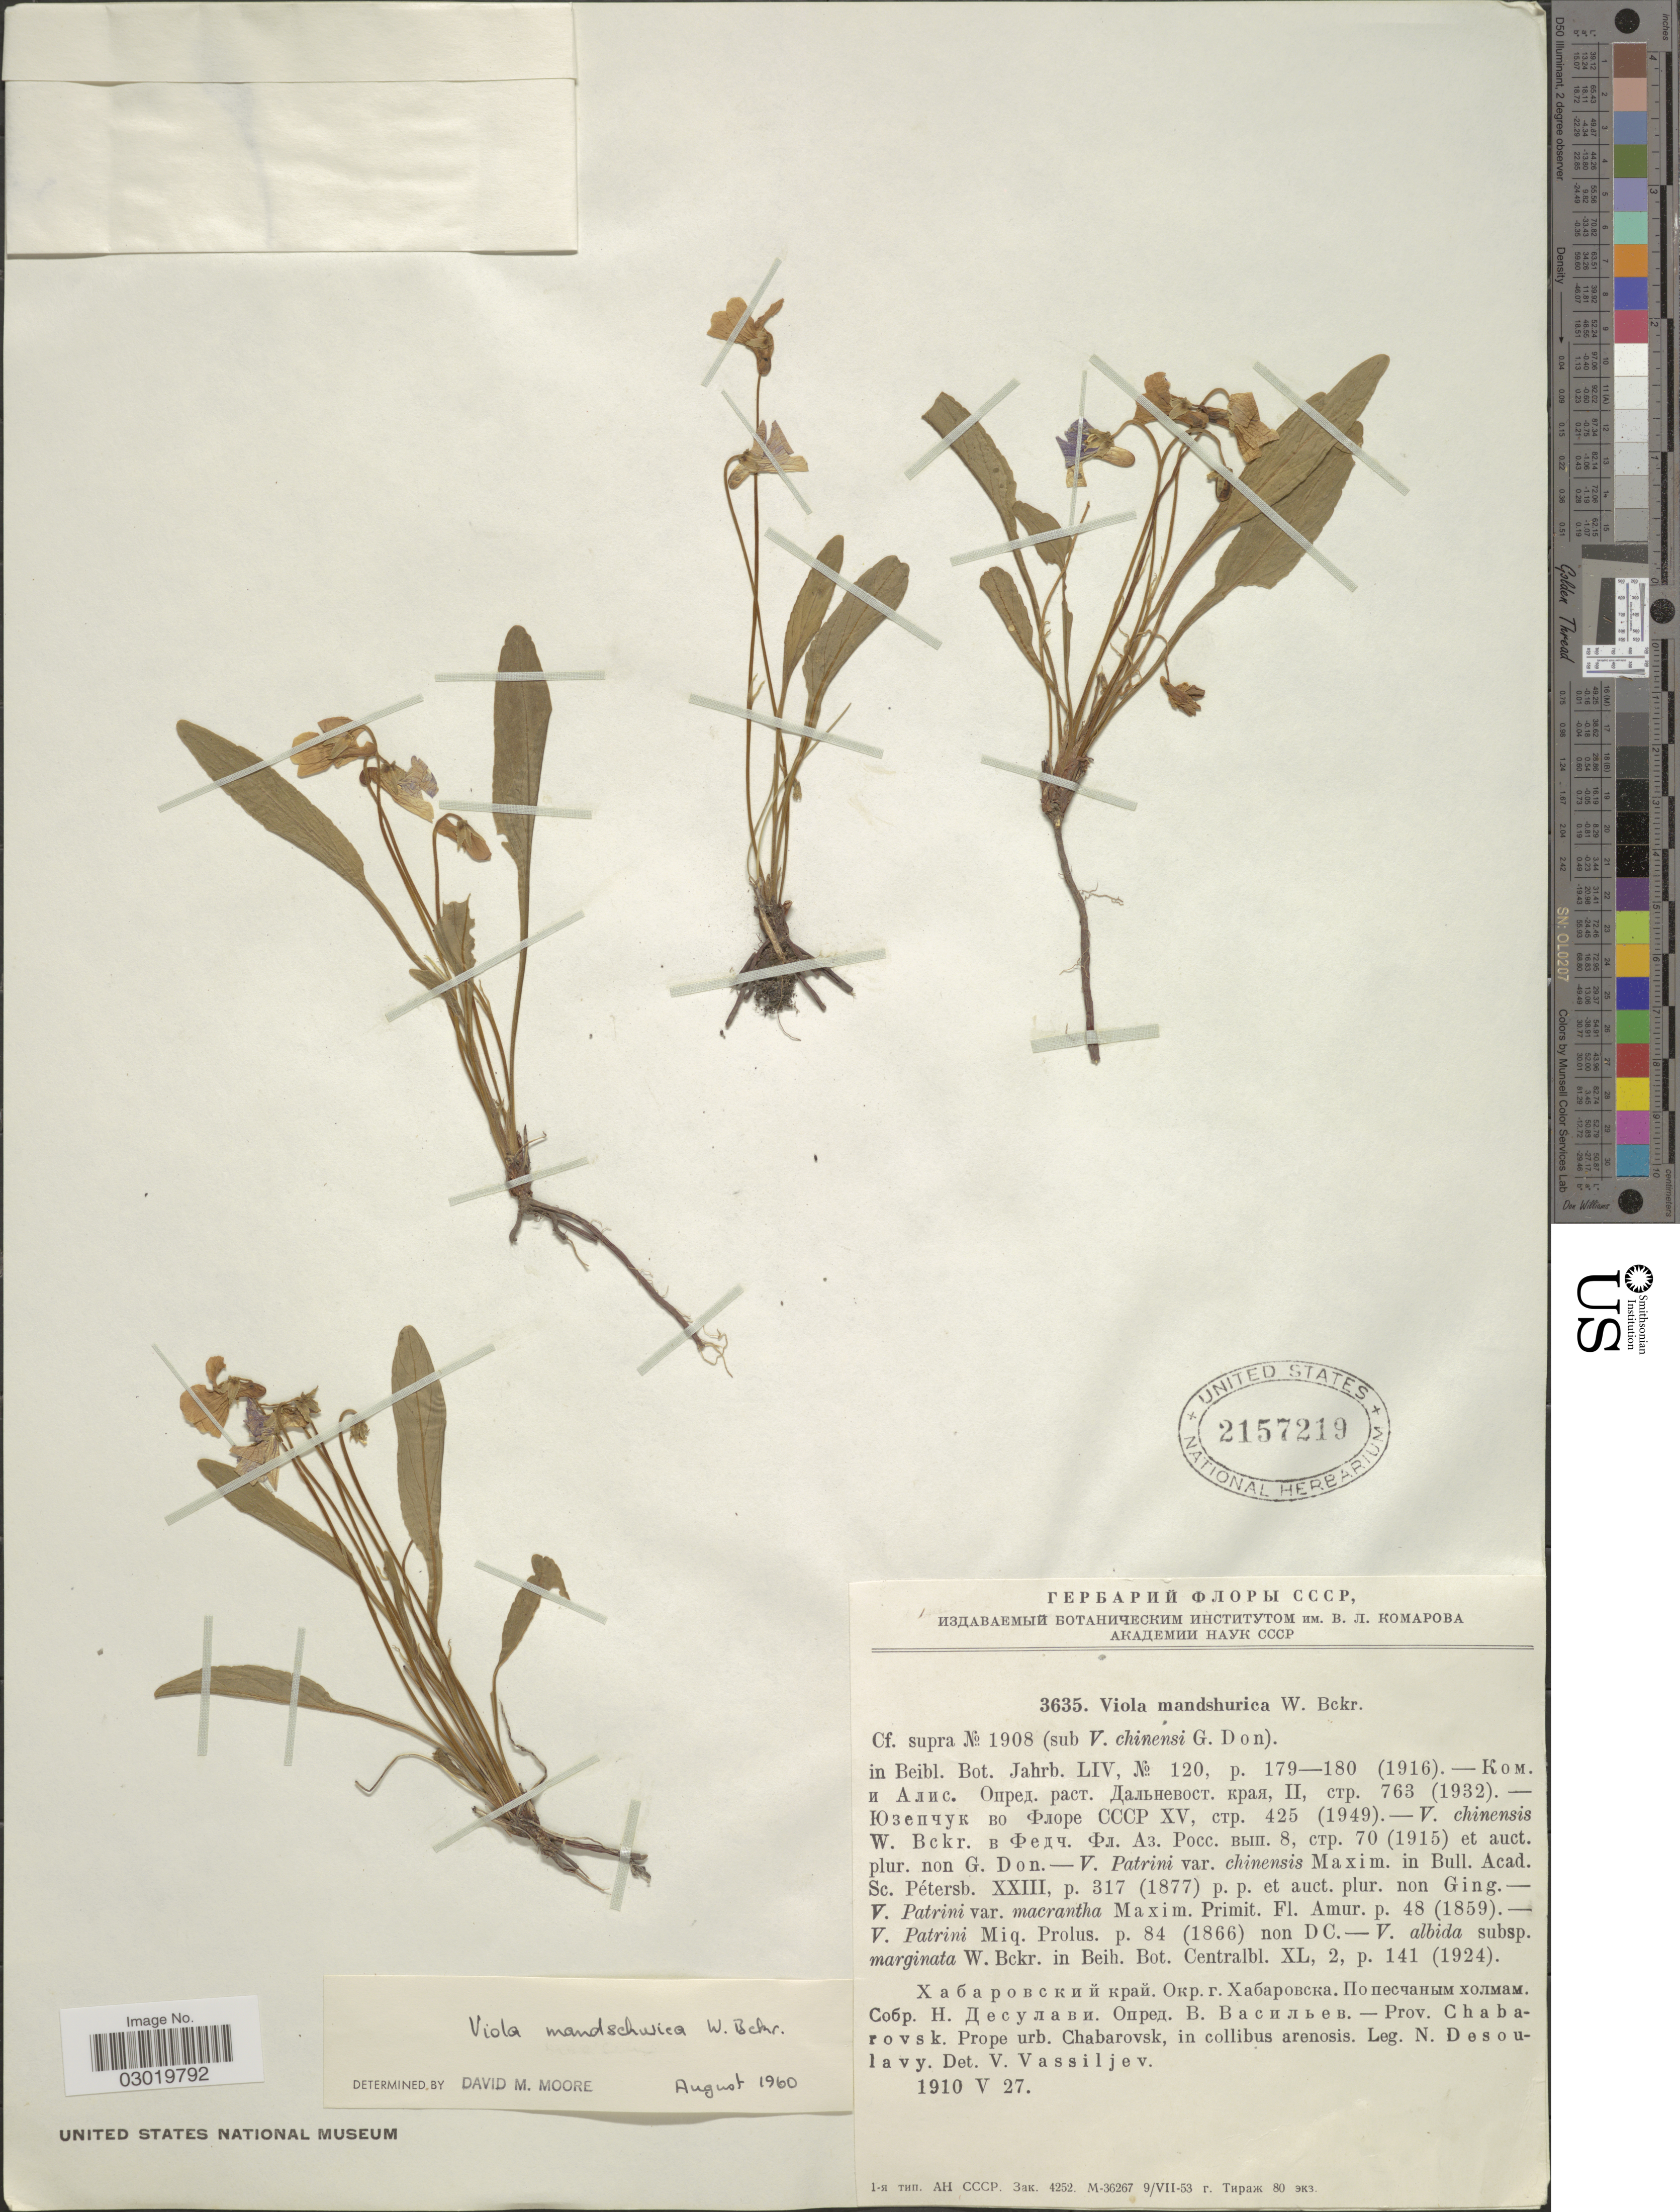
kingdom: Plantae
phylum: Tracheophyta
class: Magnoliopsida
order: Malpighiales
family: Violaceae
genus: Viola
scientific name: Viola mandshurica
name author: W. Becker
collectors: N. Desoulavy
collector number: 3635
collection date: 1910-05-27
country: Russian Federation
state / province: Khabarovsk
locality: Prov. Chabarovsk. Prope urb. Chabarovsk, in collibus arenosis.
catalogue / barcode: US 2157219